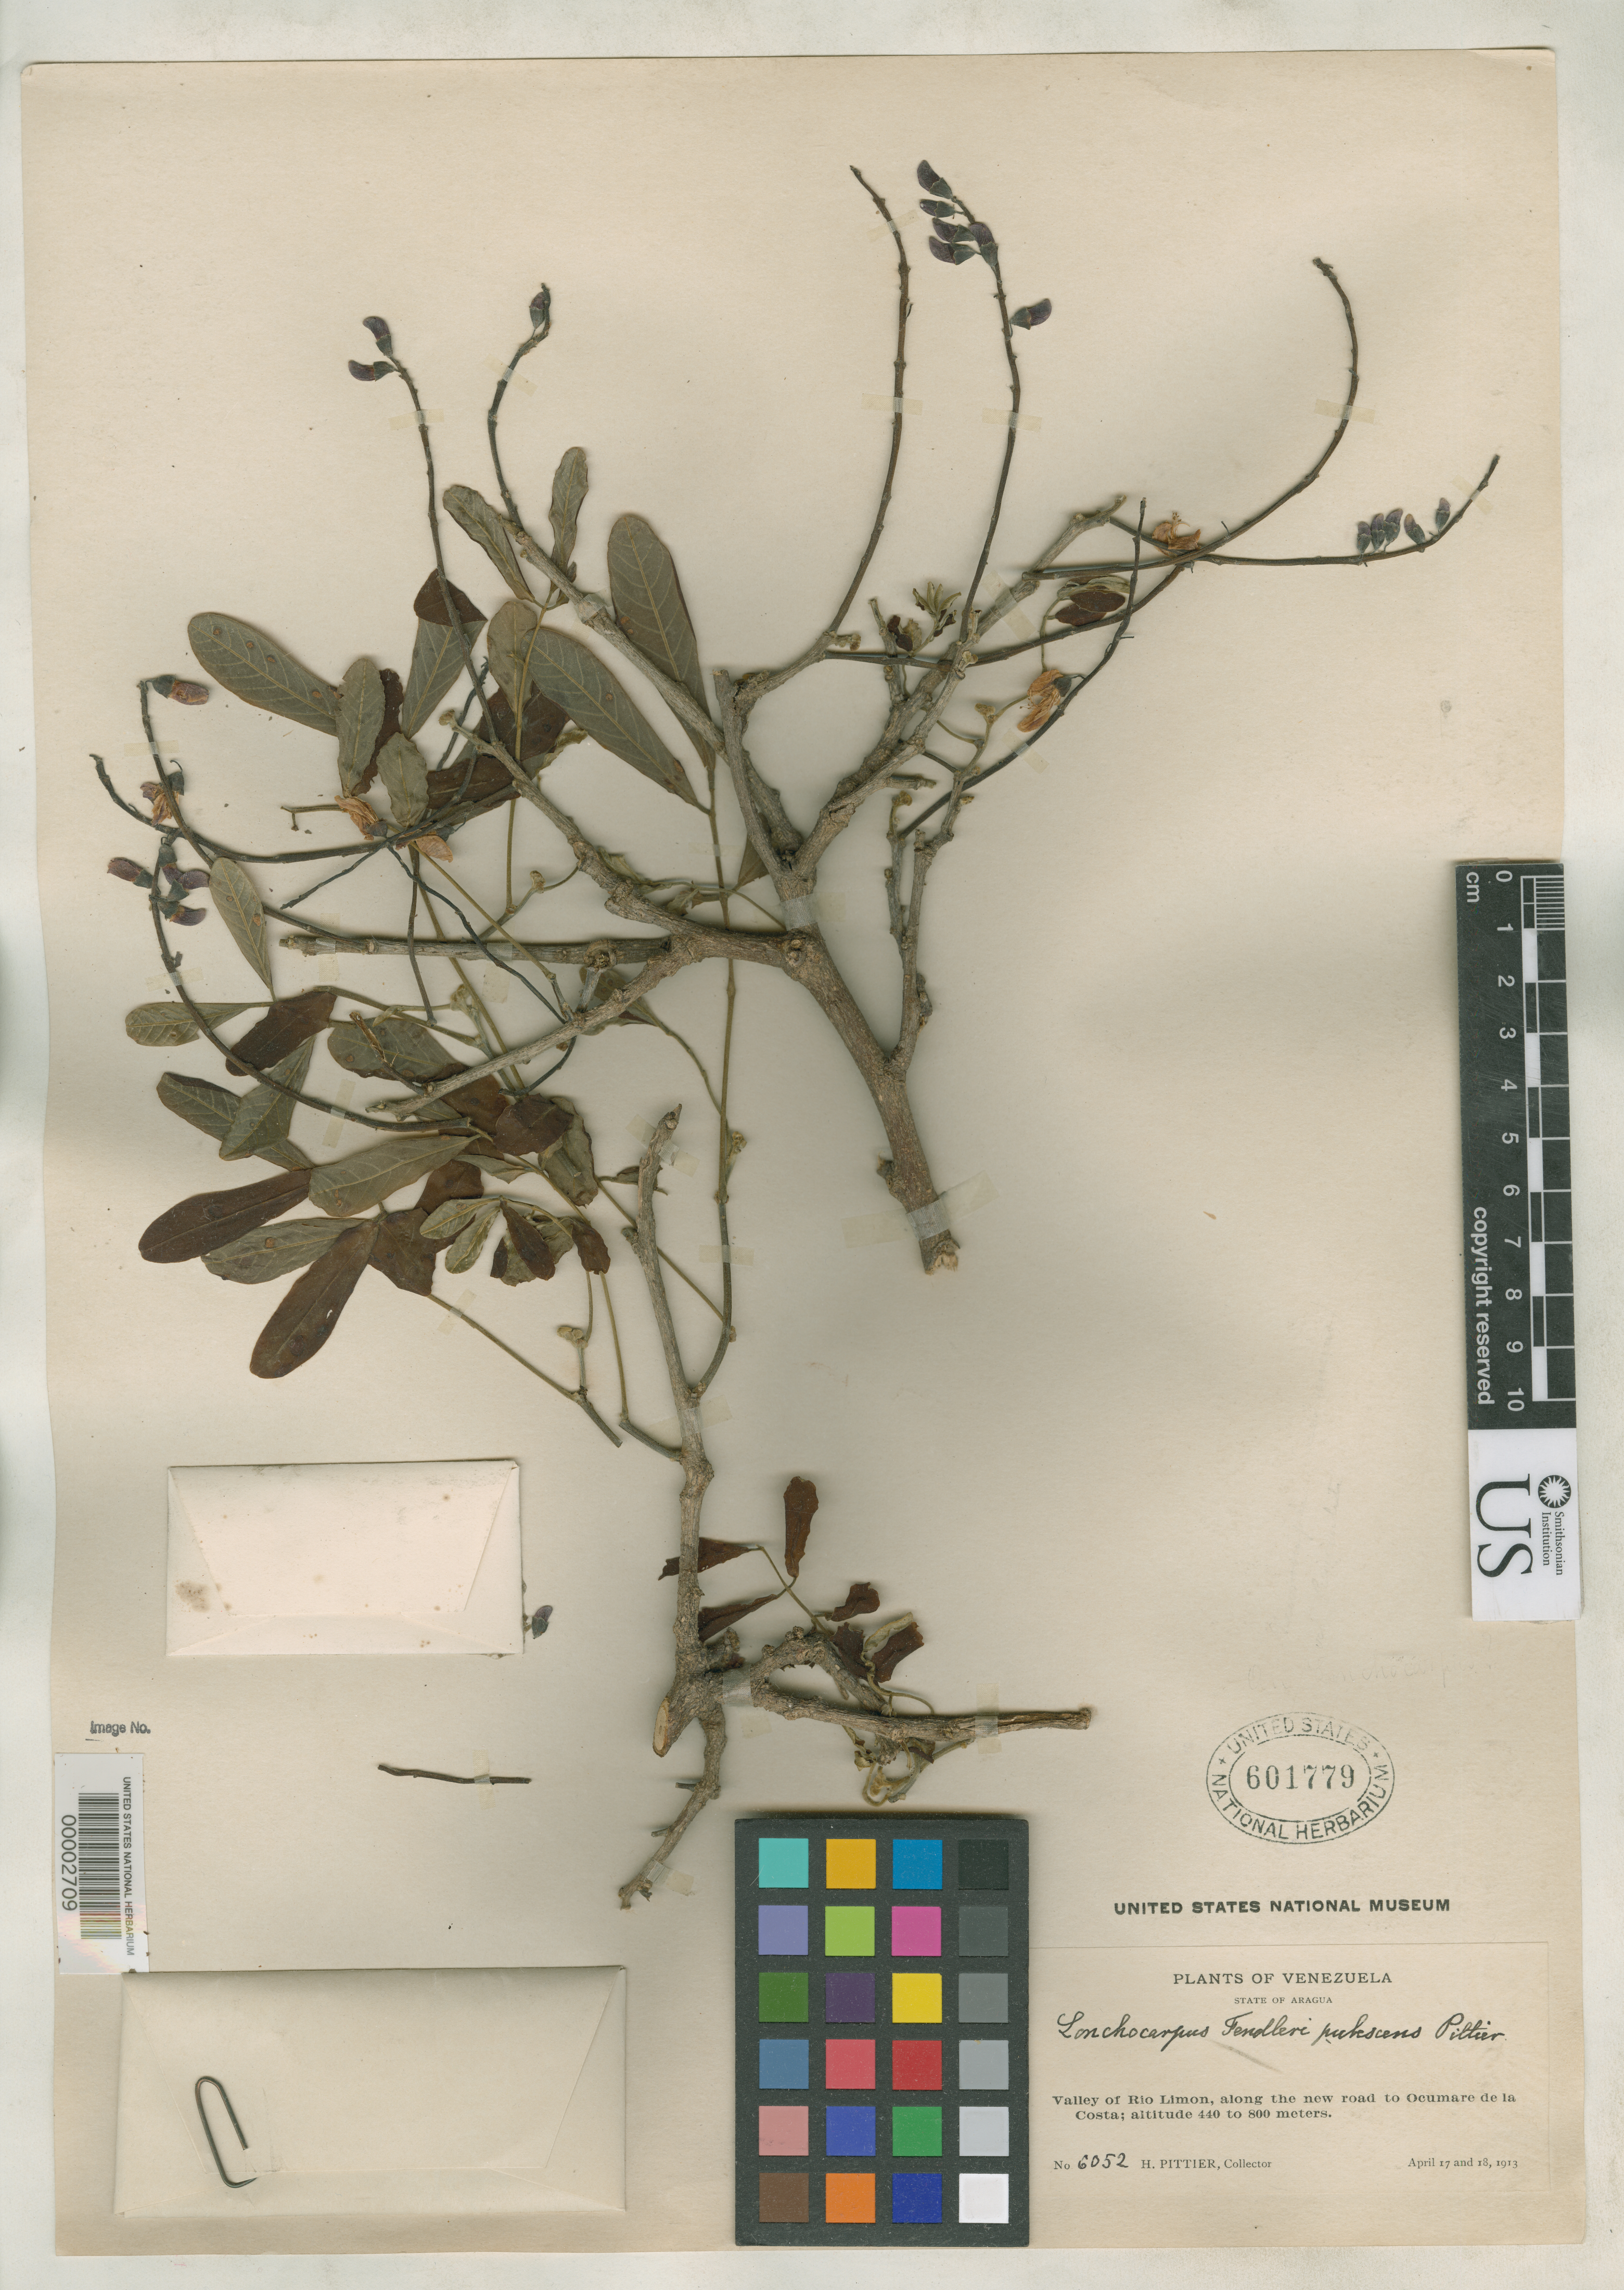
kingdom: Plantae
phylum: Tracheophyta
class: Magnoliopsida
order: Fabales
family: Fabaceae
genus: Lonchocarpus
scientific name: Lonchocarpus fendleri subsp. pubescens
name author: Pittier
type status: Holotype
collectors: H. F. Pittier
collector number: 6052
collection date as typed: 18 Apr 1913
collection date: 1913-04-18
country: Venezuela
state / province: Aragua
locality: El Limon Valley, near Maracay.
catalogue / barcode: US 601779